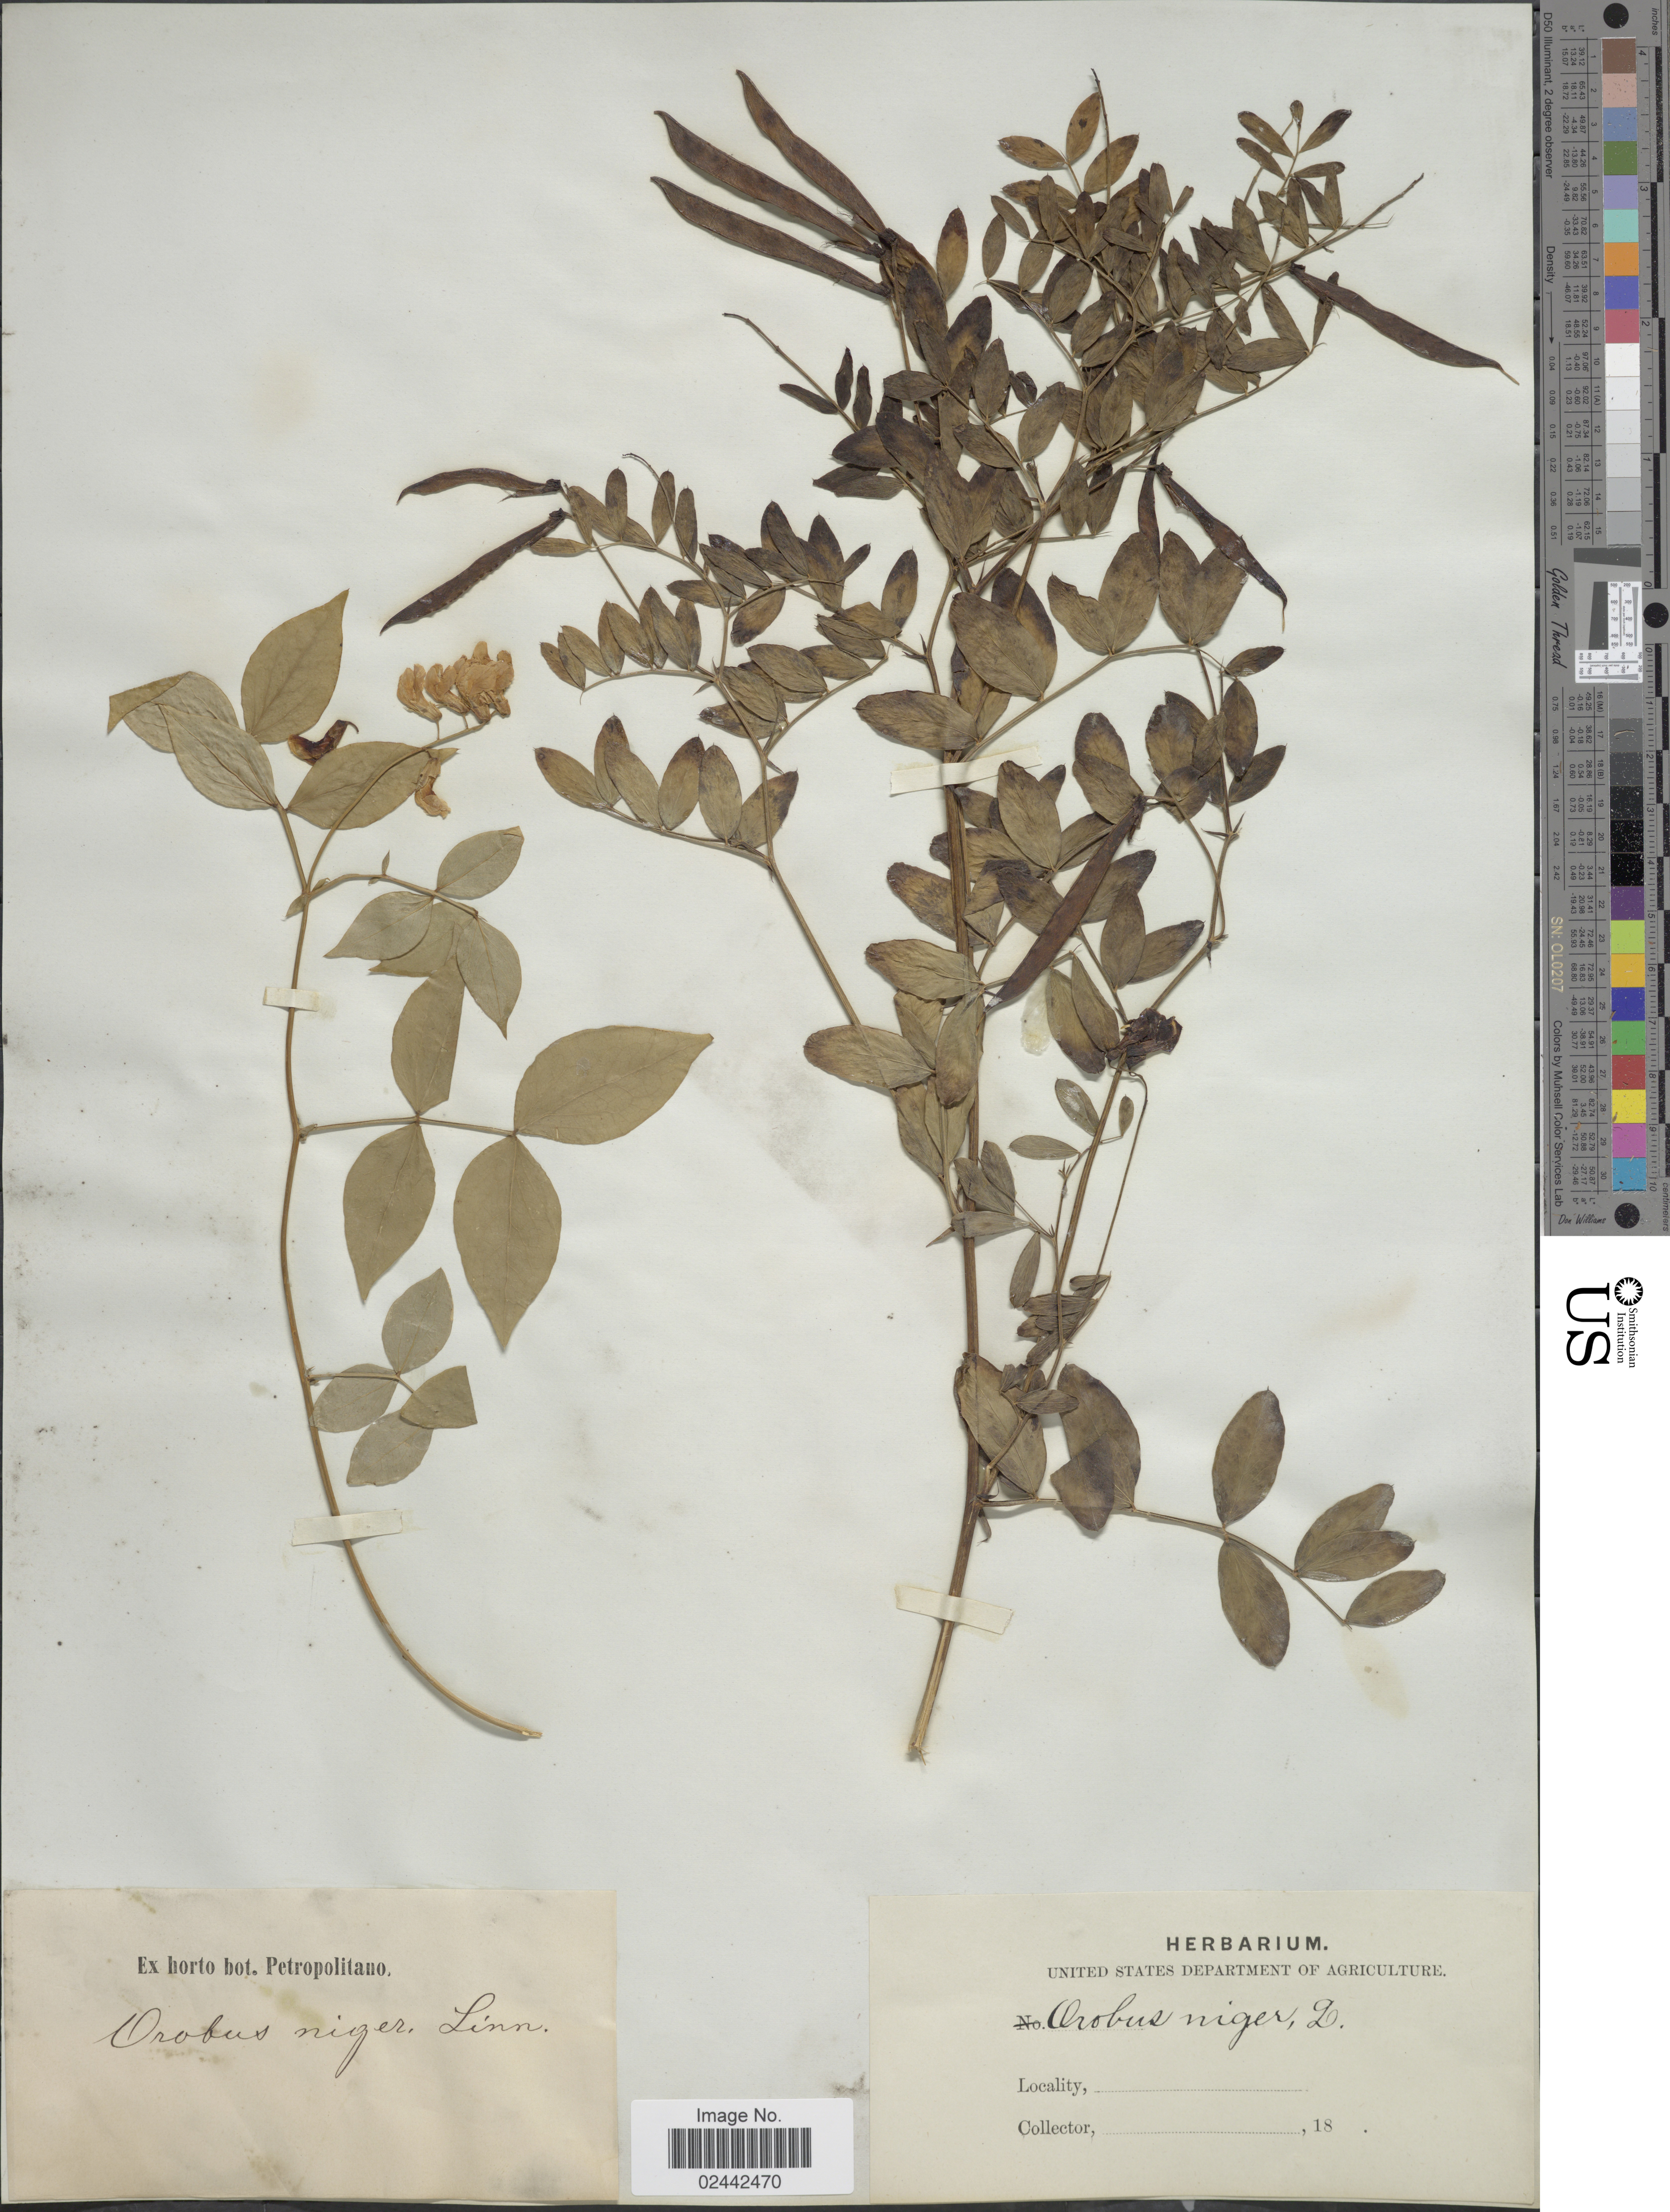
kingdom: Plantae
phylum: Tracheophyta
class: Magnoliopsida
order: Fabales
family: Fabaceae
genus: Lathyrus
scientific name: Lathyrus niger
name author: (L.) Bernh.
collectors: ex Herb. Horti Bot. Petropolitani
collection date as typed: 18